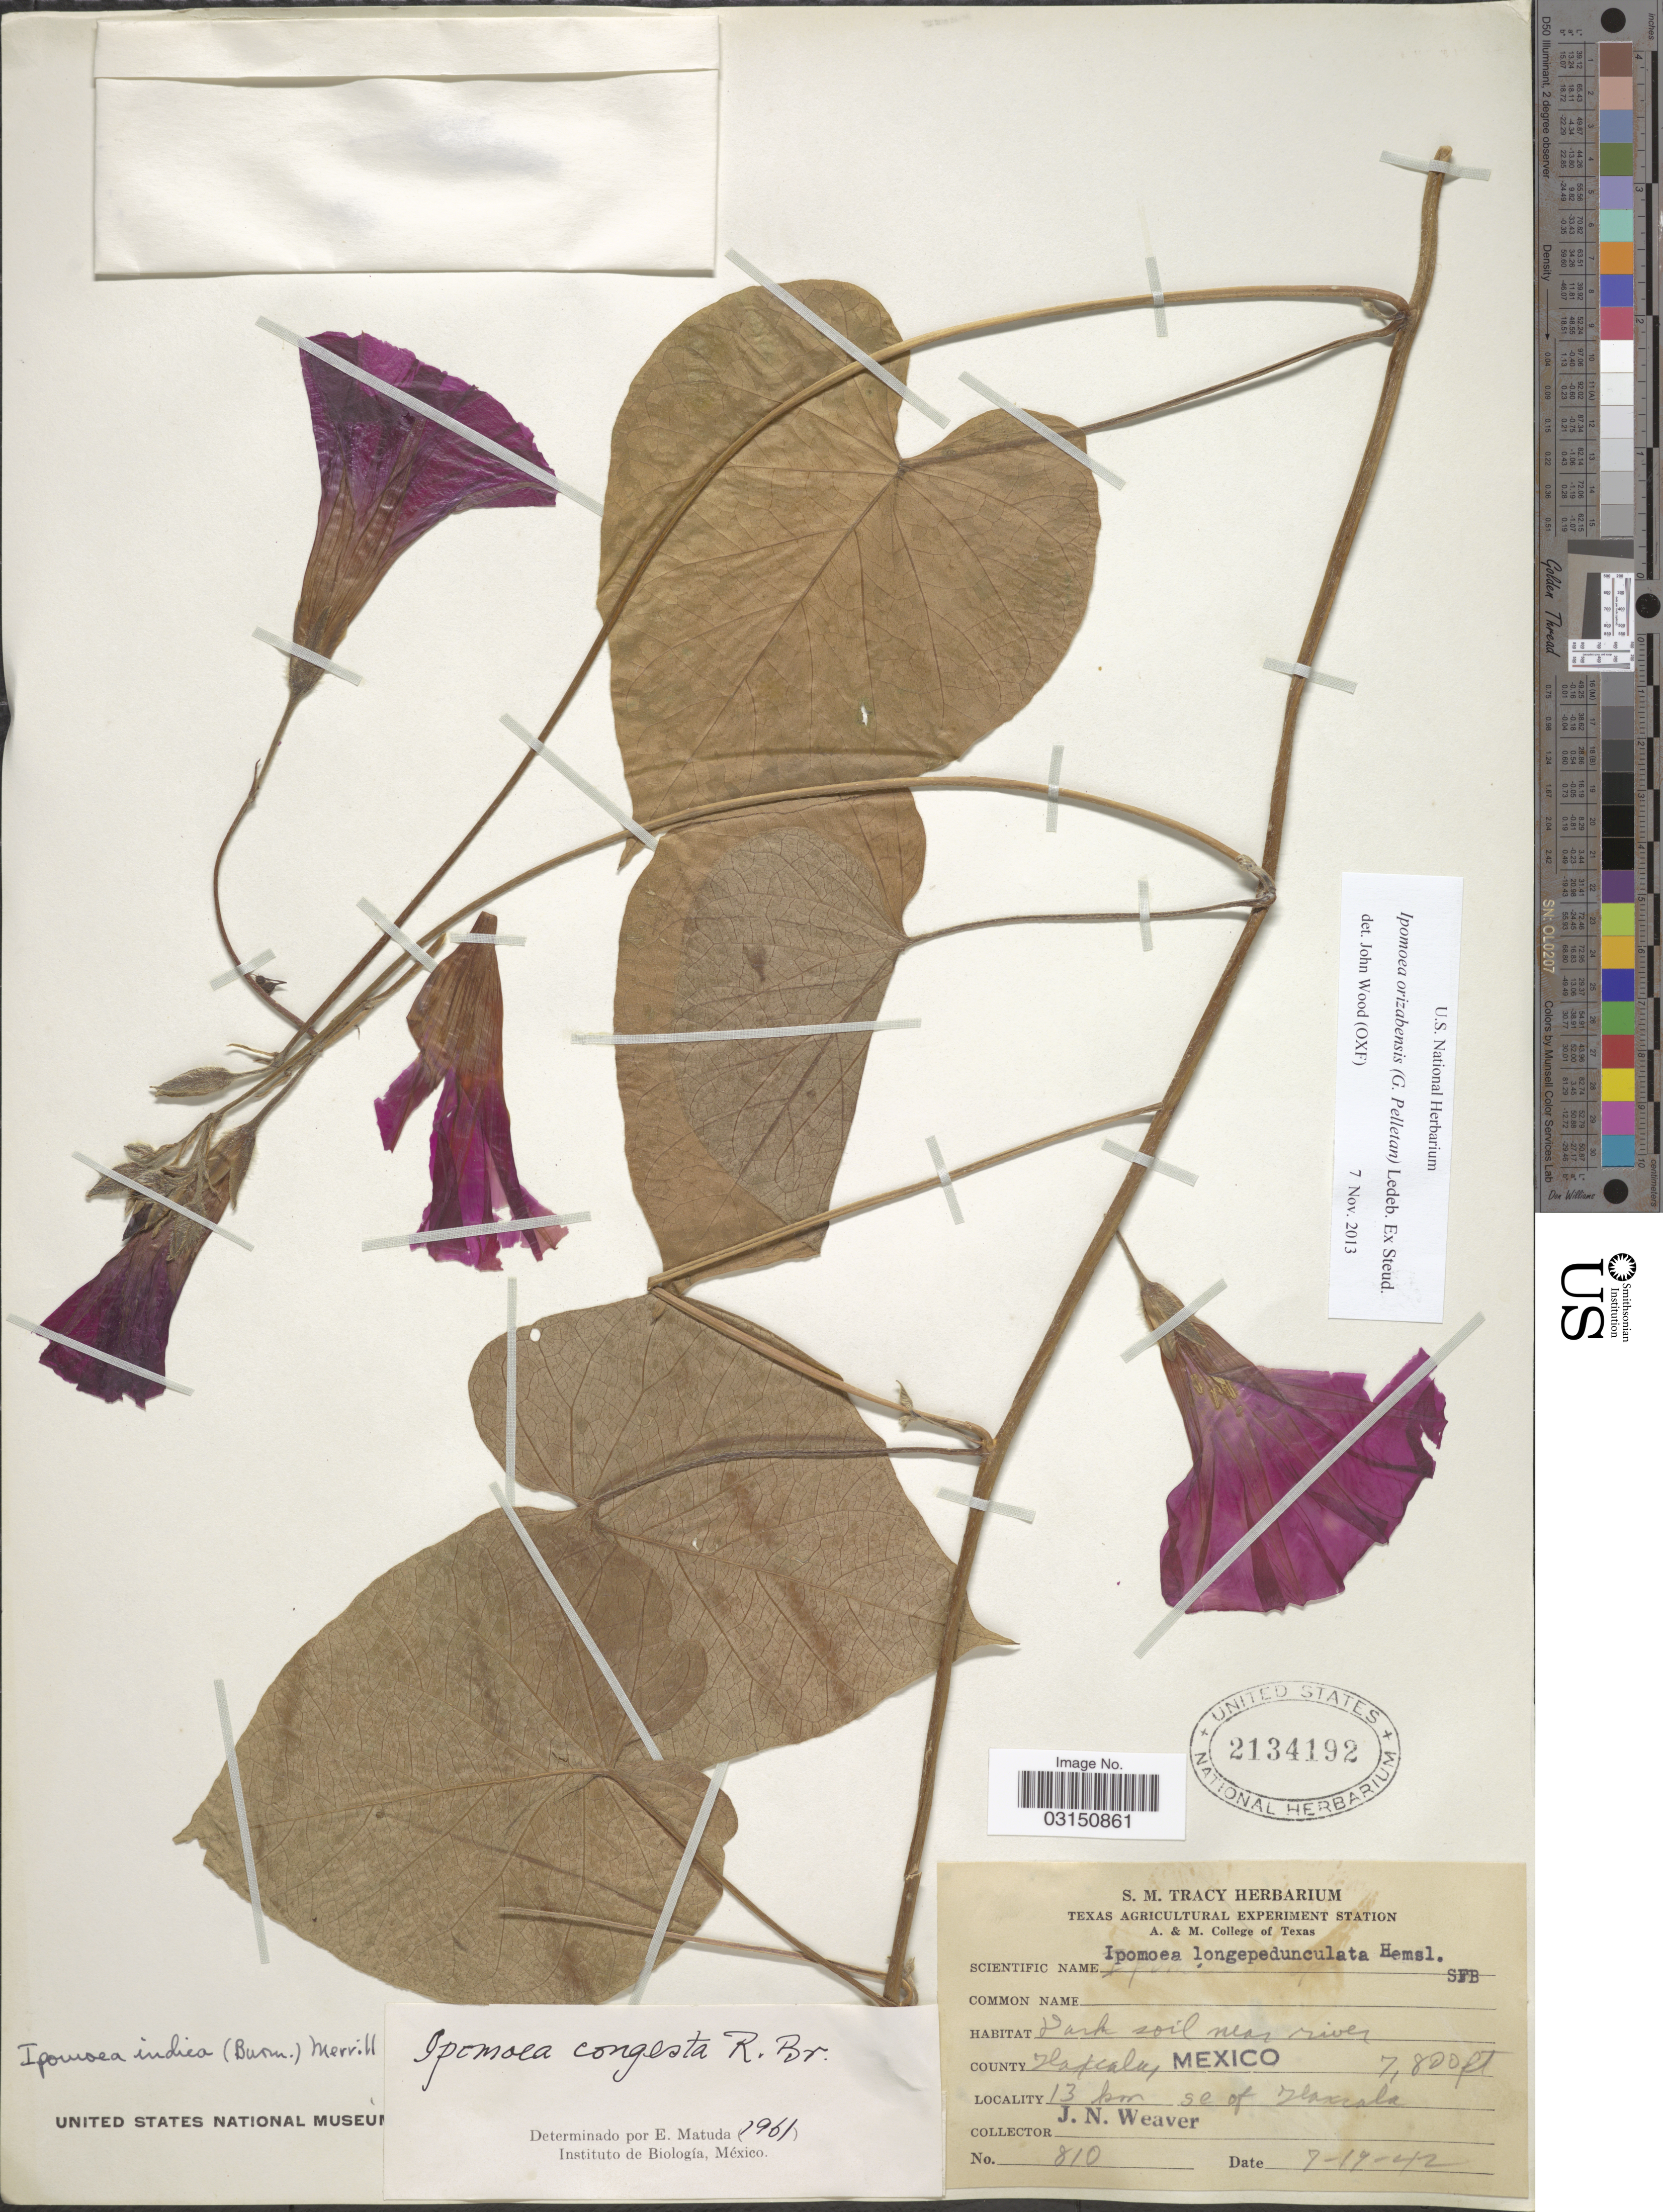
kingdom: Plantae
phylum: Tracheophyta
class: Magnoliopsida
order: Solanales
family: Convolvulaceae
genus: Ipomoea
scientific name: Ipomoea orizabensis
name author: (G. Pelletan) Ledeb. ex Steud.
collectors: J. N. Weaver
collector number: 810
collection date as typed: Transcribed d/m/y: 19/7/42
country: Mexico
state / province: Tlaxcala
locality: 13 km se of Tlaxcala.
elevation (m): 2377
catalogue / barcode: US 2134192